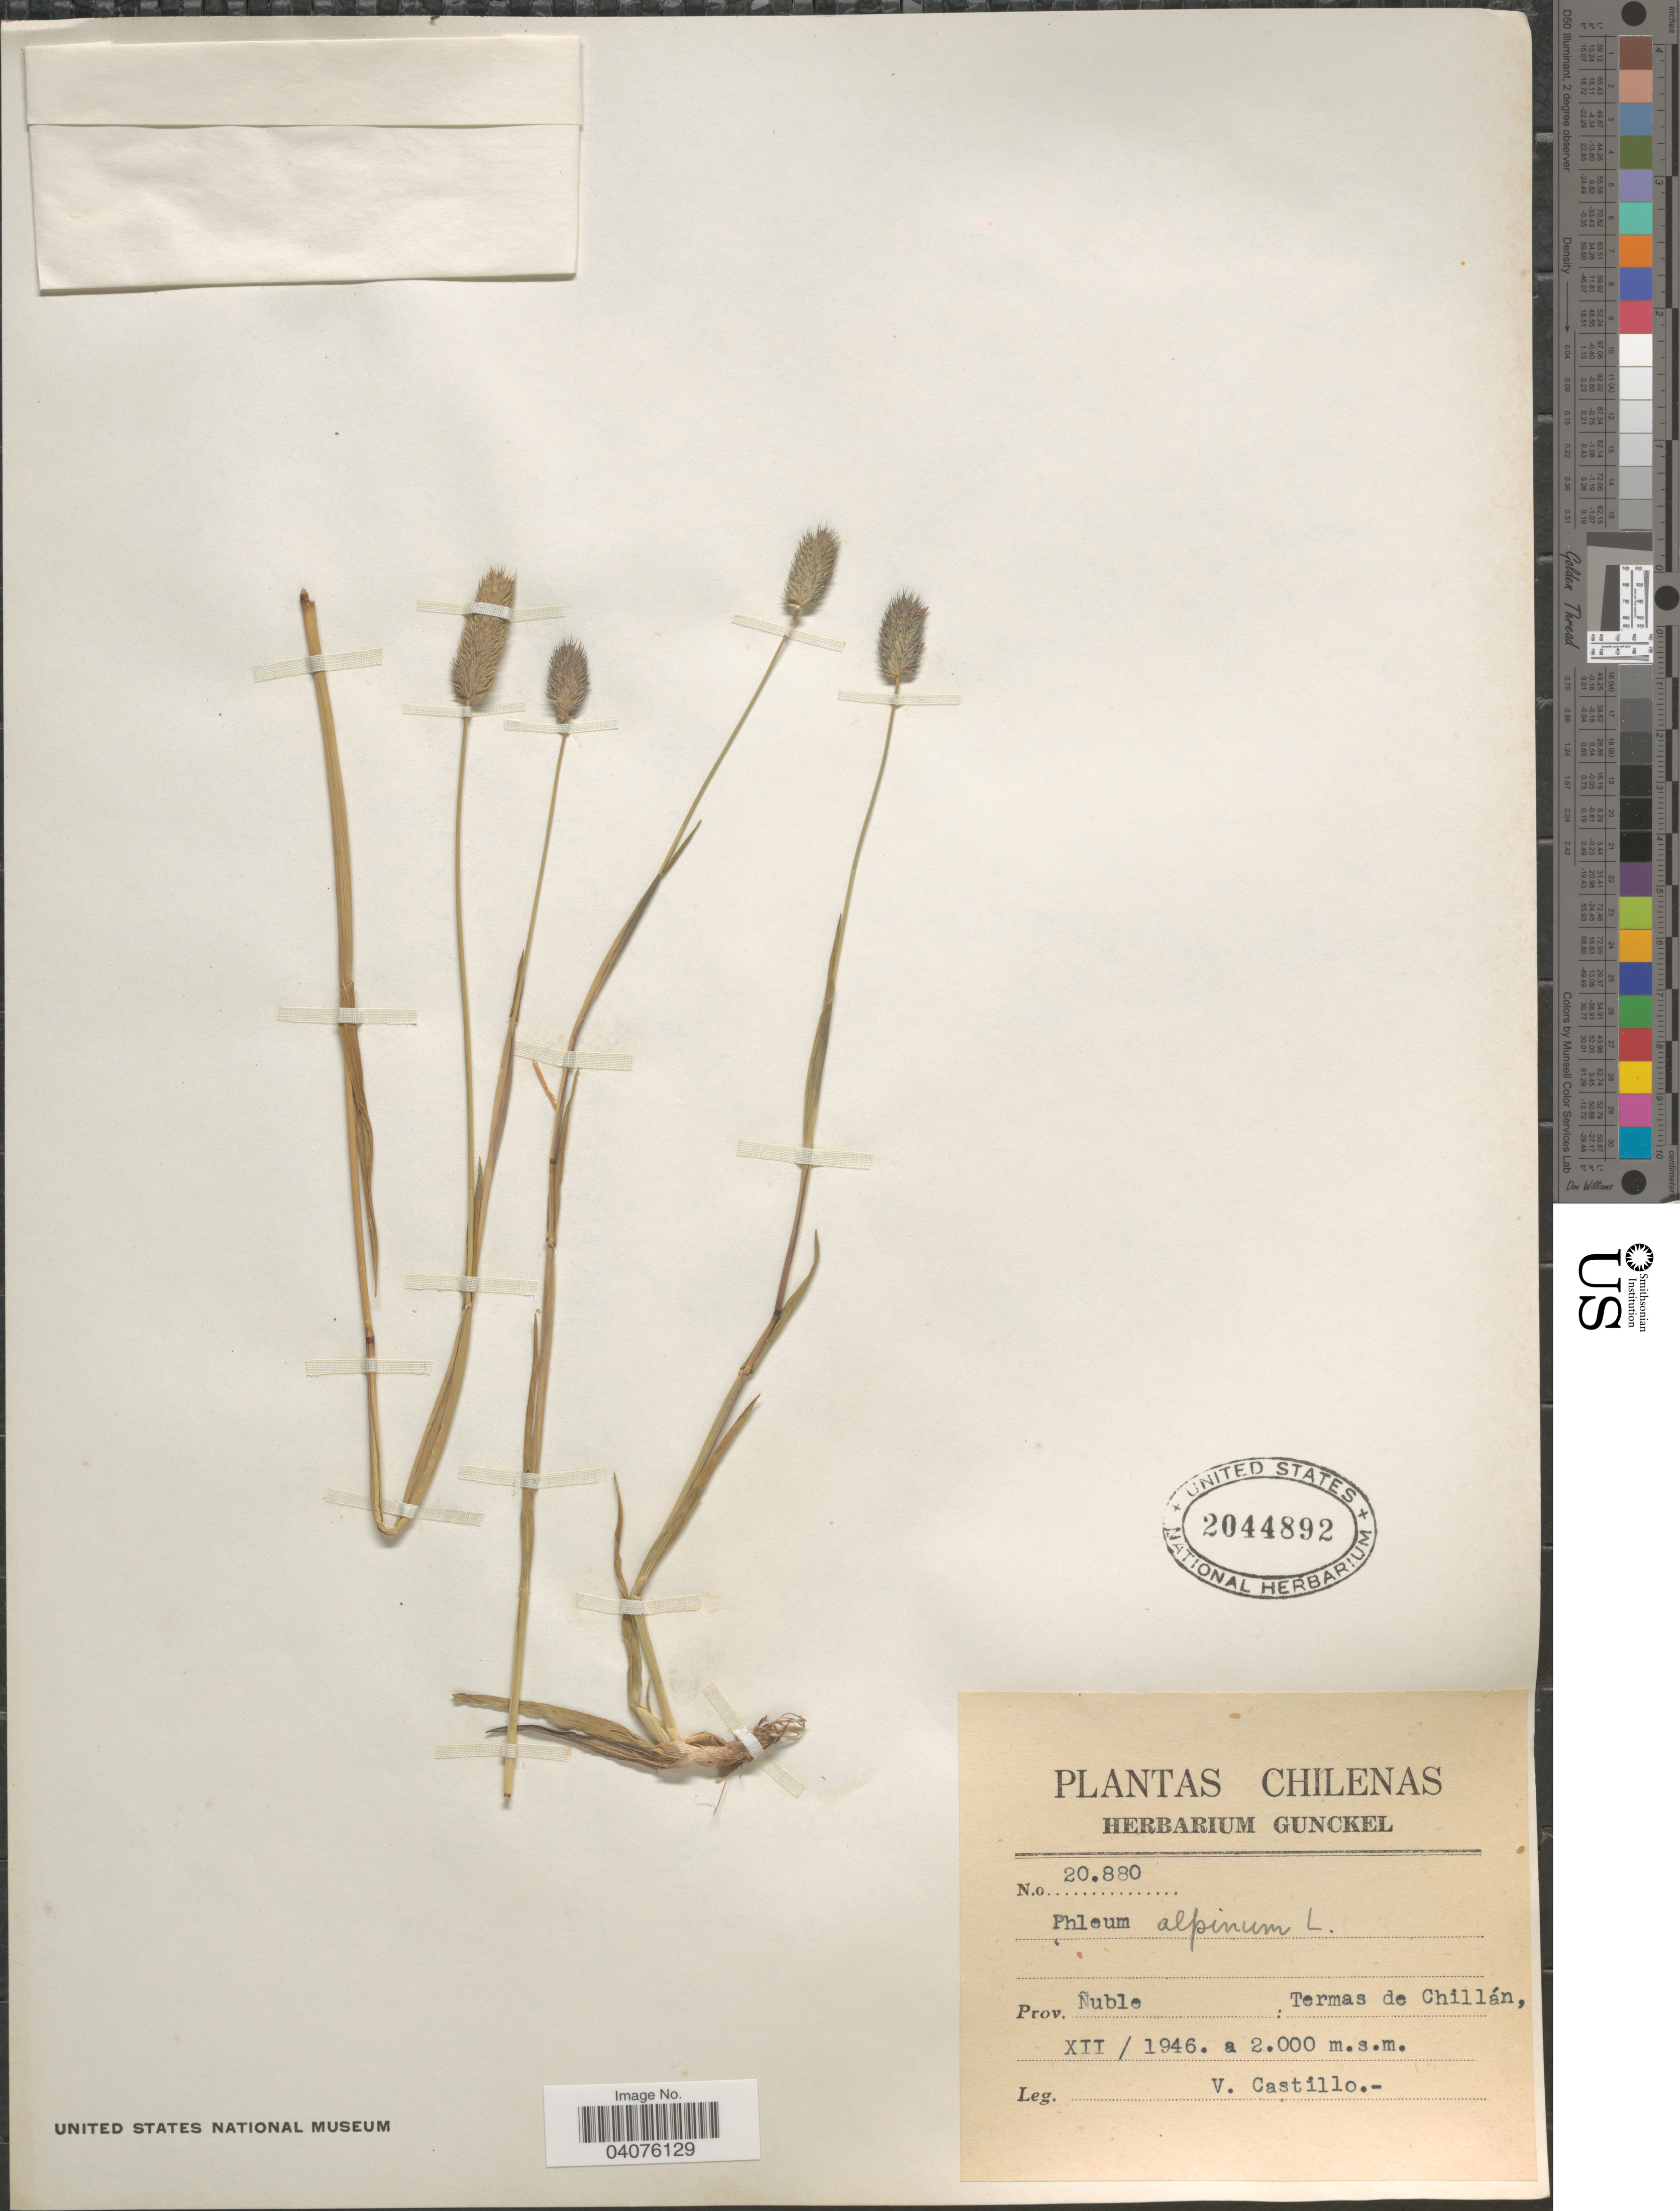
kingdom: Plantae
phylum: Tracheophyta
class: Liliopsida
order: Poales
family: Poaceae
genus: Phleum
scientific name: Phleum alpinum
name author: L.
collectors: V. Castillo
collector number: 20880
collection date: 1946-12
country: Chile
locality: Prov. Ñuble: Termas de Chillán.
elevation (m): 2000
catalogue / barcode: US 2044892